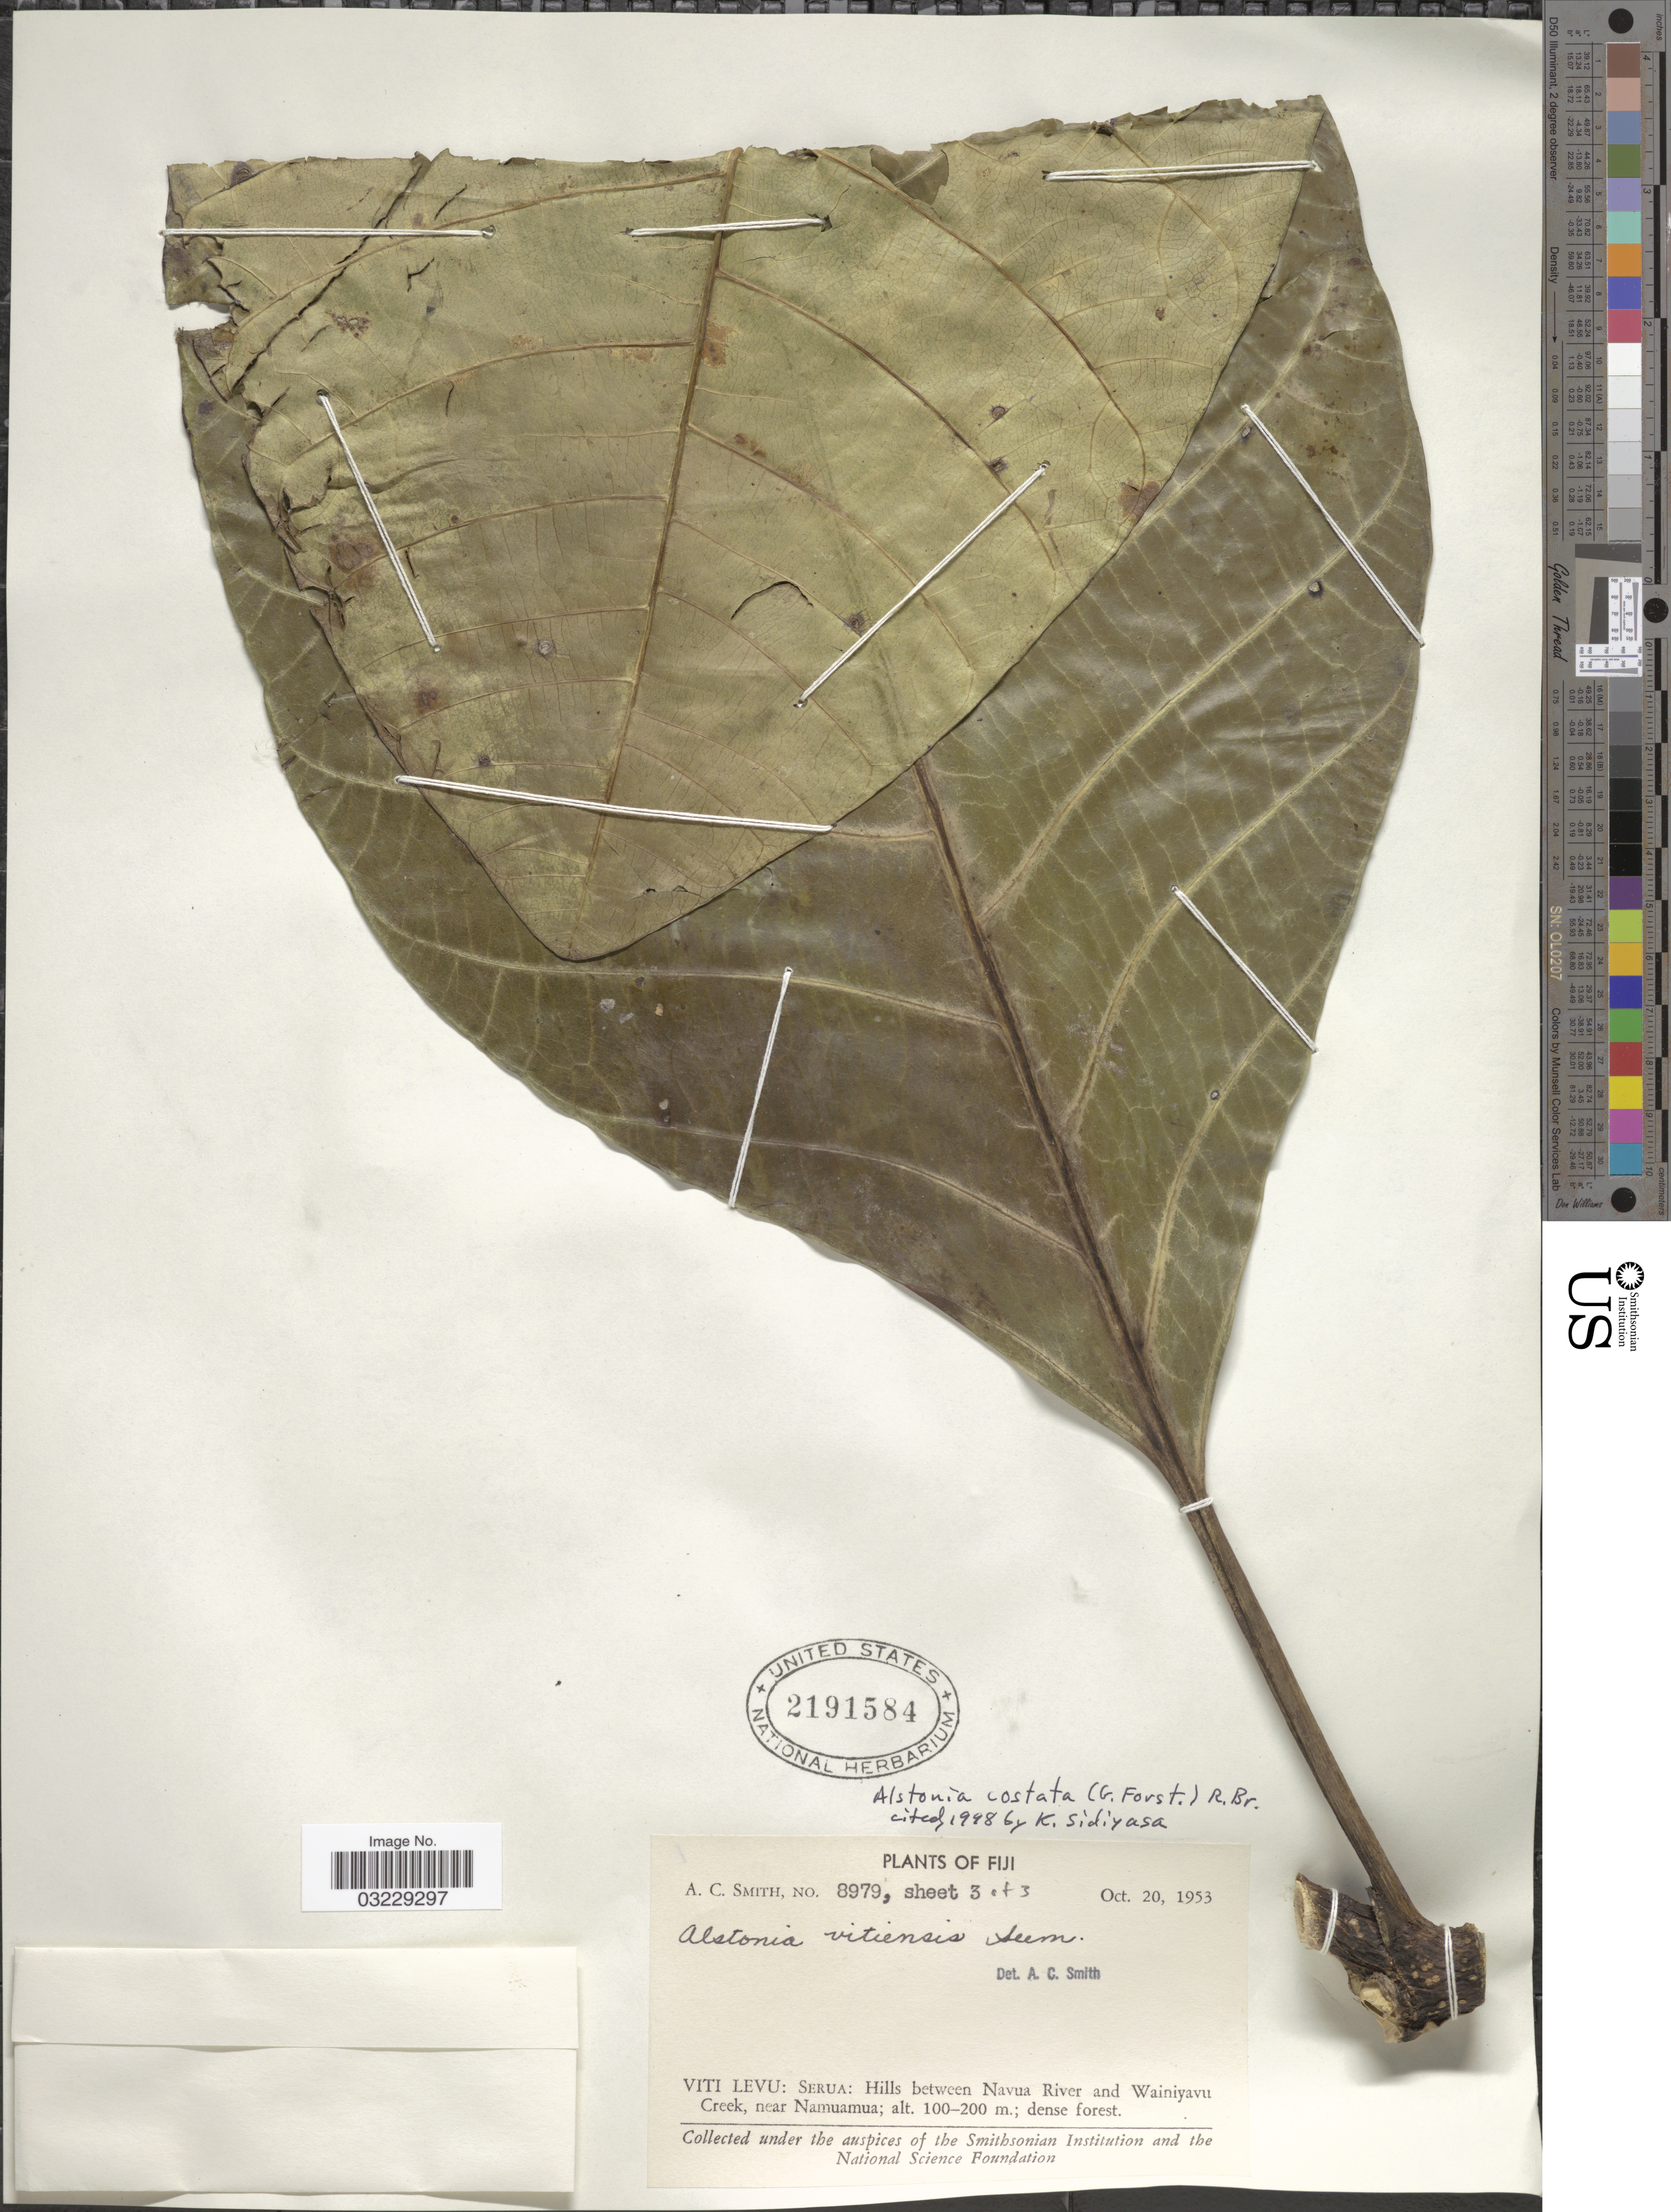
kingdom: Plantae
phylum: Tracheophyta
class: Magnoliopsida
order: Gentianales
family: Apocynaceae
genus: Alstonia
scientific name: Alstonia costata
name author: (G. Forst.) R. Br.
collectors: A. C. Smith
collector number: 8979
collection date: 1953-10-20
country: Fiji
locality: Viti Levu: Serua: Hills between Navua River and Wainiyavu Creek, near Namuamua.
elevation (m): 100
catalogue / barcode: US 2191584